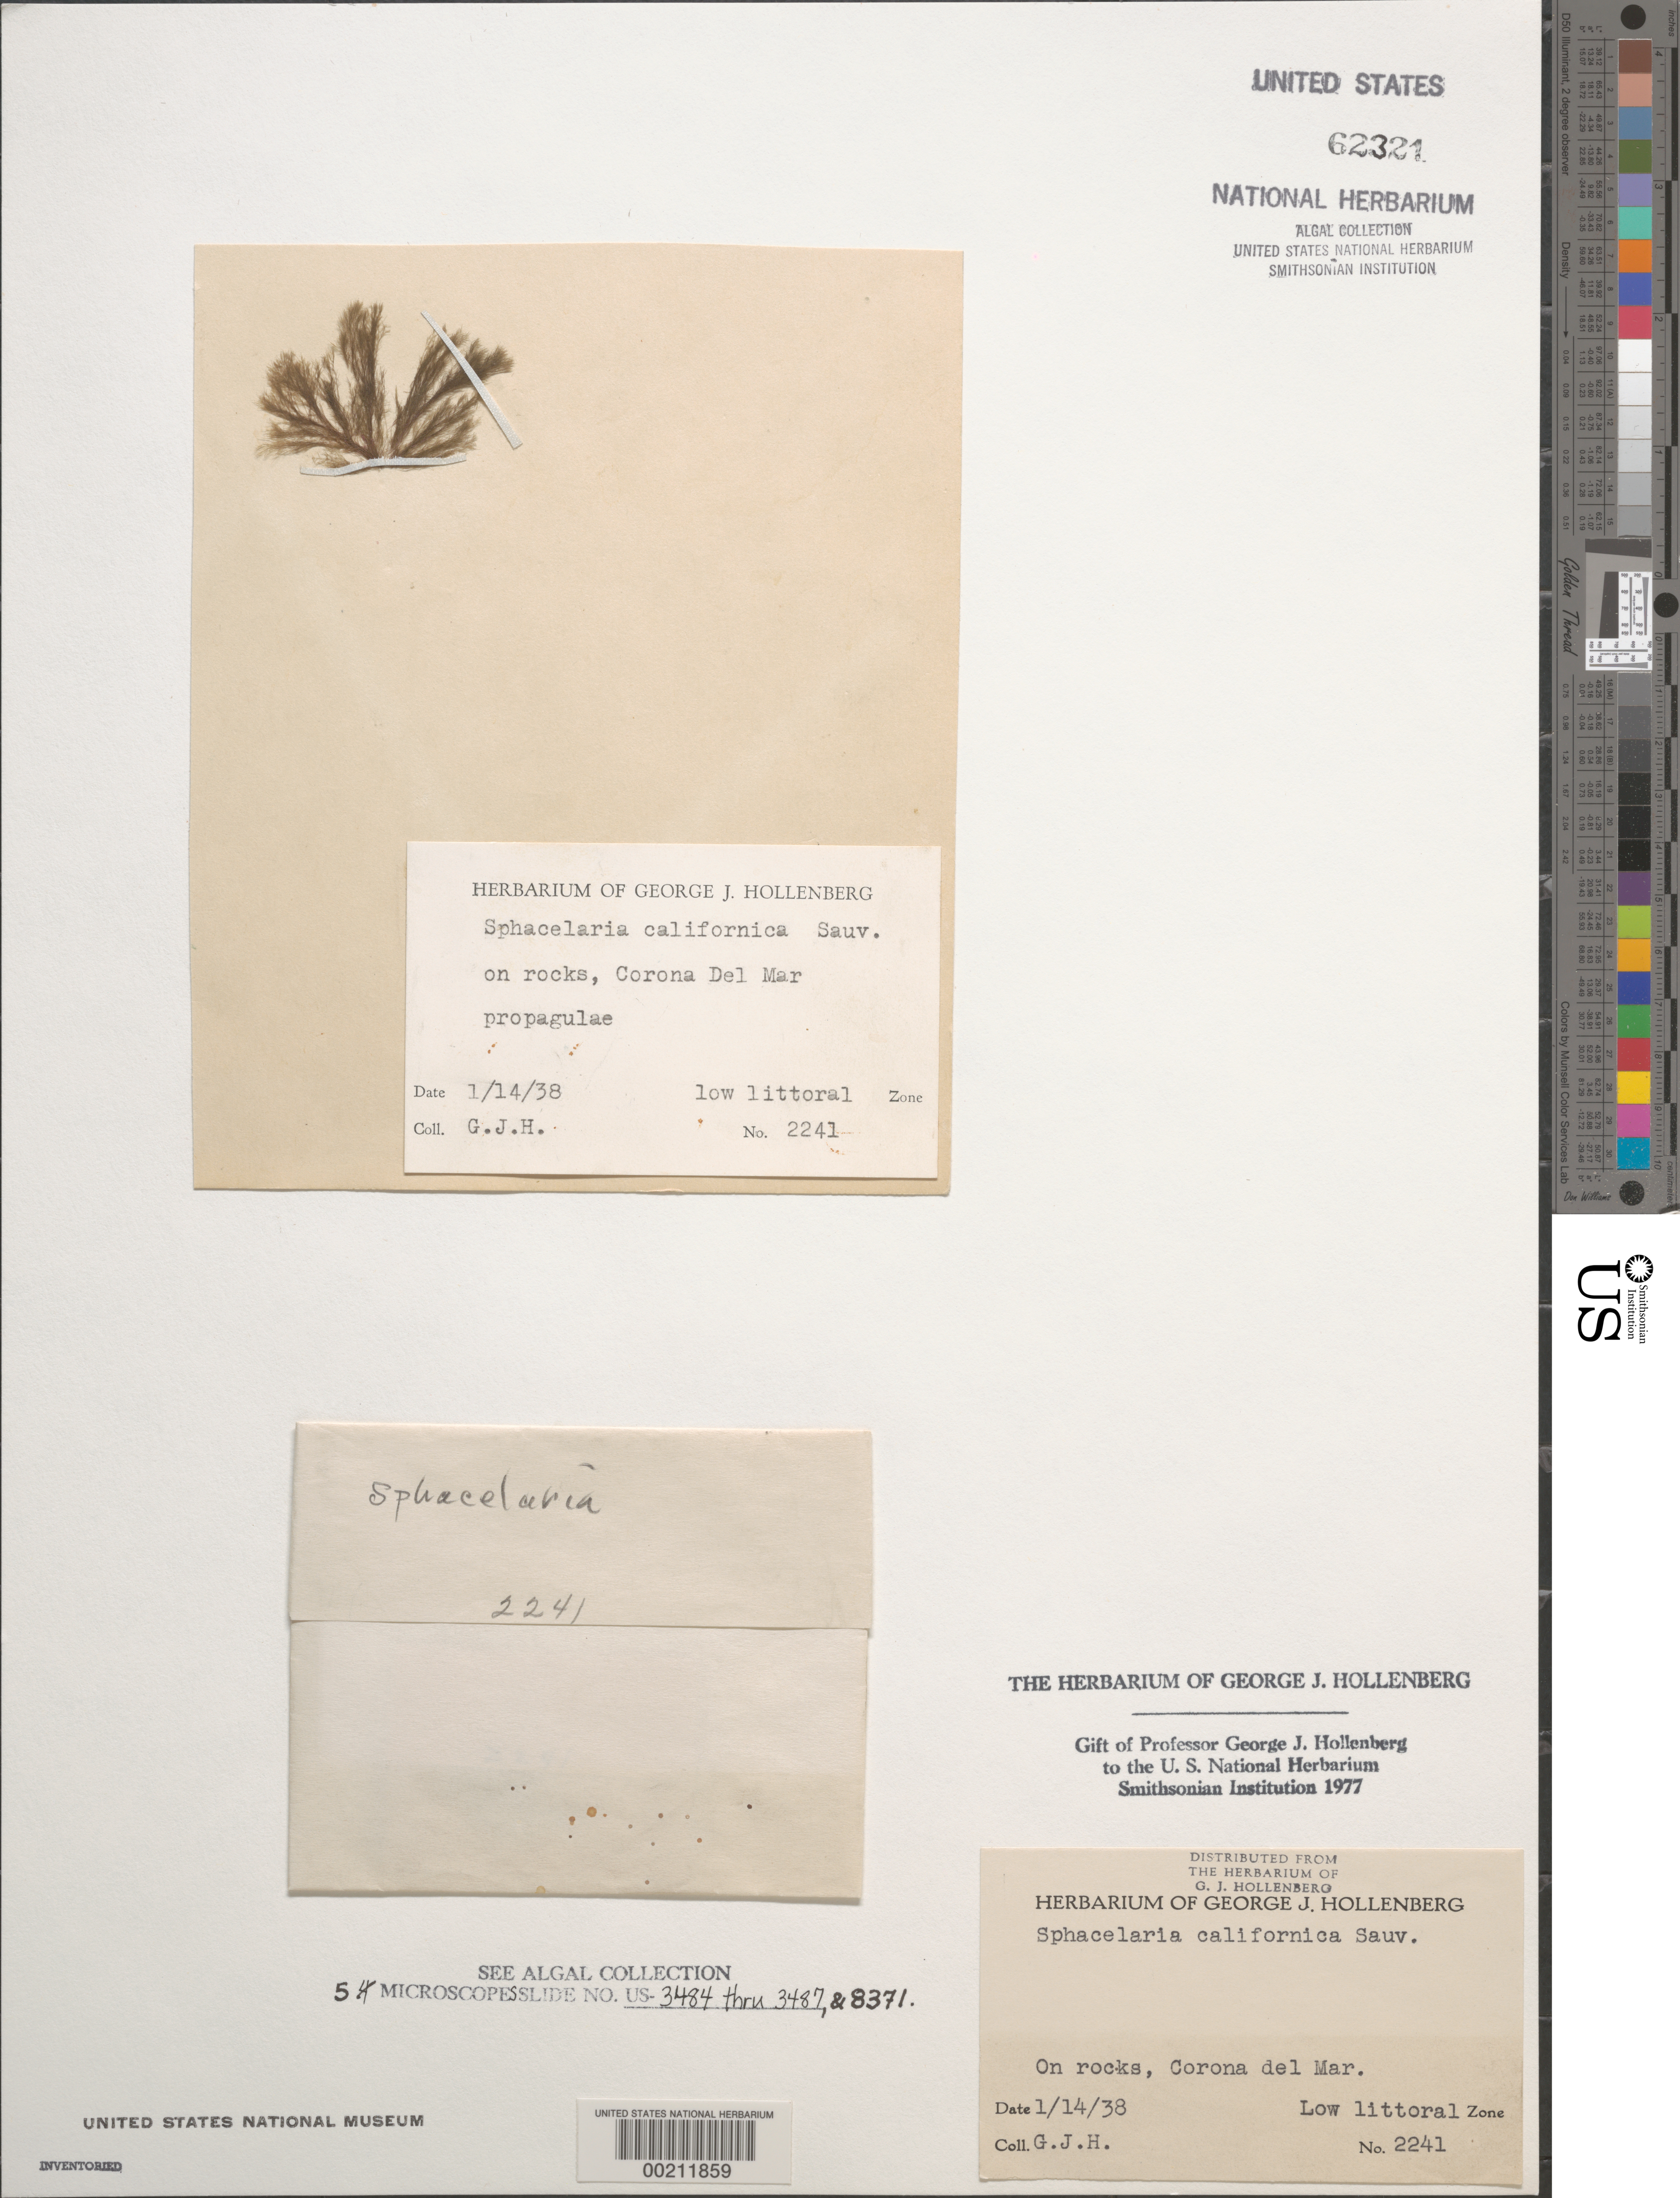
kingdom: Chromista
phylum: Ochrophyta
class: Phaeophyceae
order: Sphacelariales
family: Sphacelariaceae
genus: Sphacelaria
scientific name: Sphacelaria californica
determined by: Hollenberg, George J.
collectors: G. Hollenberg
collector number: GJH 2241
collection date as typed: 14 Jan 1938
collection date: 1938-01-14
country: United States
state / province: California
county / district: Orange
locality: Corona del Mar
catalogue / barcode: US 62321